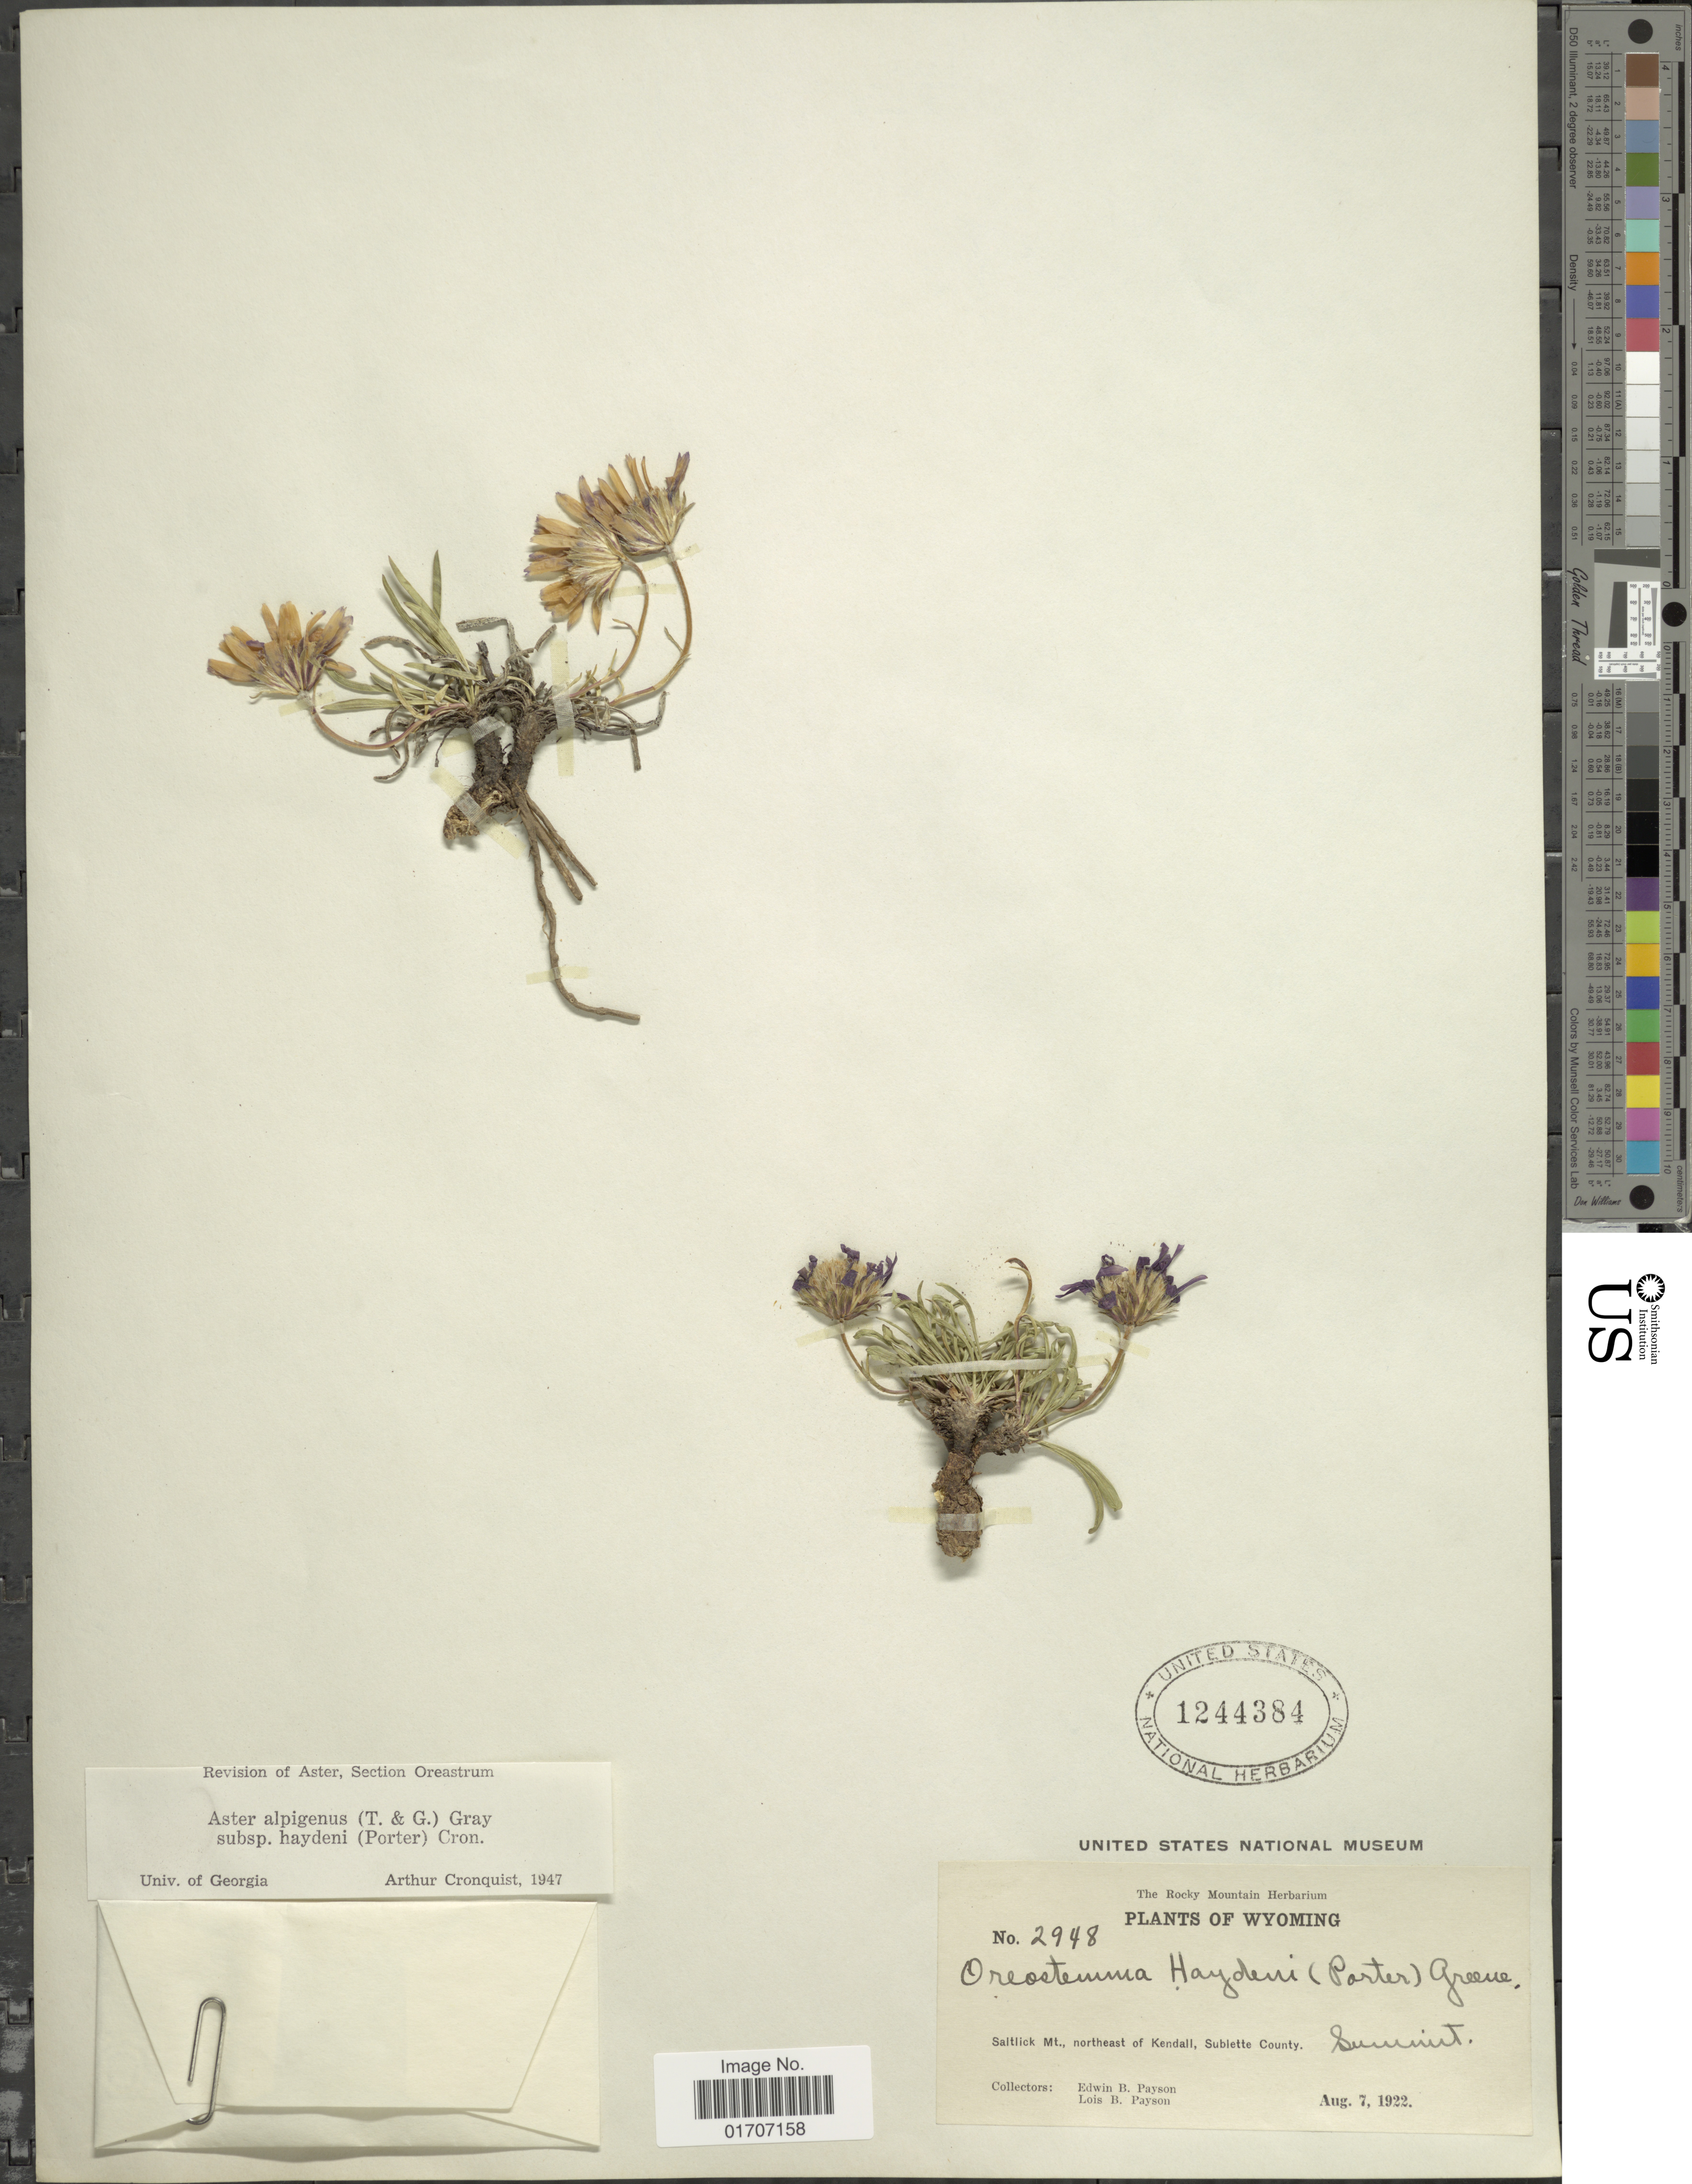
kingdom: Plantae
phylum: Tracheophyta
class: Magnoliopsida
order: Asterales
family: Asteraceae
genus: Oreostemma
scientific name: Oreostemma alpigenum var. haydenii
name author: (Porter) G.L. Nesom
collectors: E. B. Payson & L. Payson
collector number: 2948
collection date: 1922-08-07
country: United States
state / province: Wyoming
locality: Saltlick Mt., northeast of Kendall, Sublette County, Summit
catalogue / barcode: US 1244384